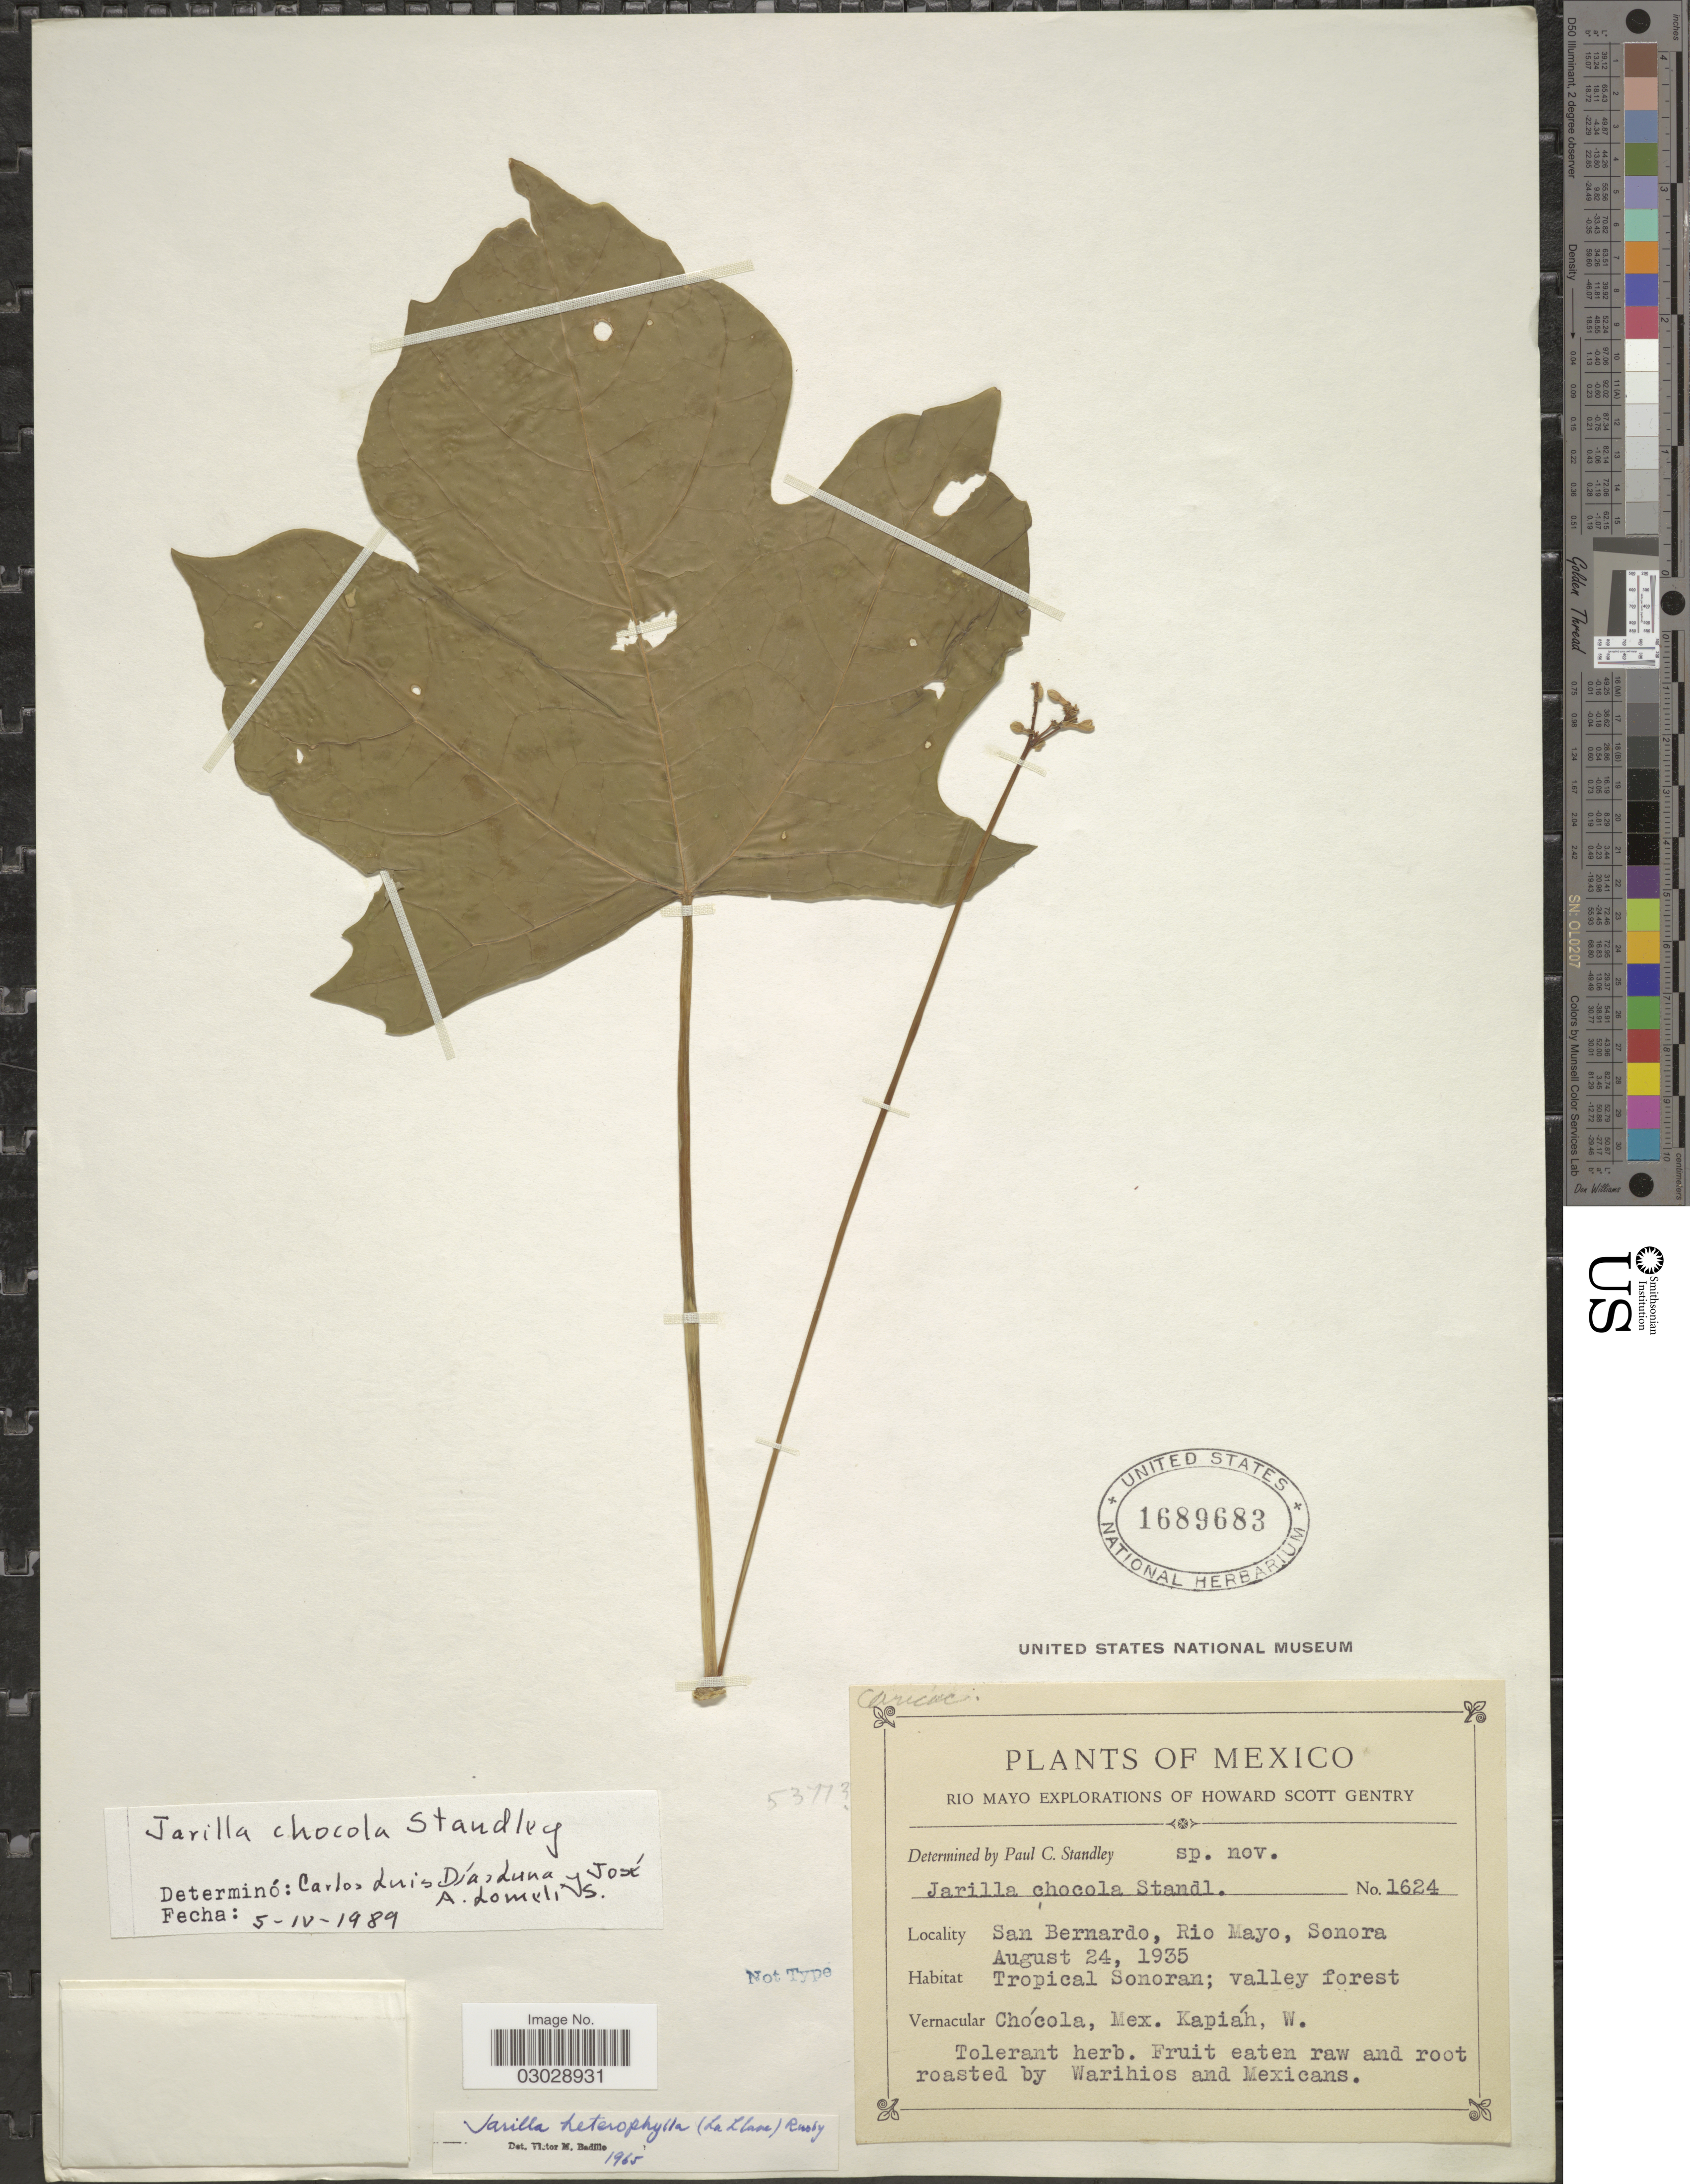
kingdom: Plantae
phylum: Tracheophyta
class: Magnoliopsida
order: Brassicales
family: Caricaceae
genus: Jarilla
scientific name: Jarilla chocola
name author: Standl.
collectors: H. S. Gentry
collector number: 1624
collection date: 1935-08-24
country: Mexico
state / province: Sonora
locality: Rio Mayo. San Bernardo.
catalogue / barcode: US 1689683